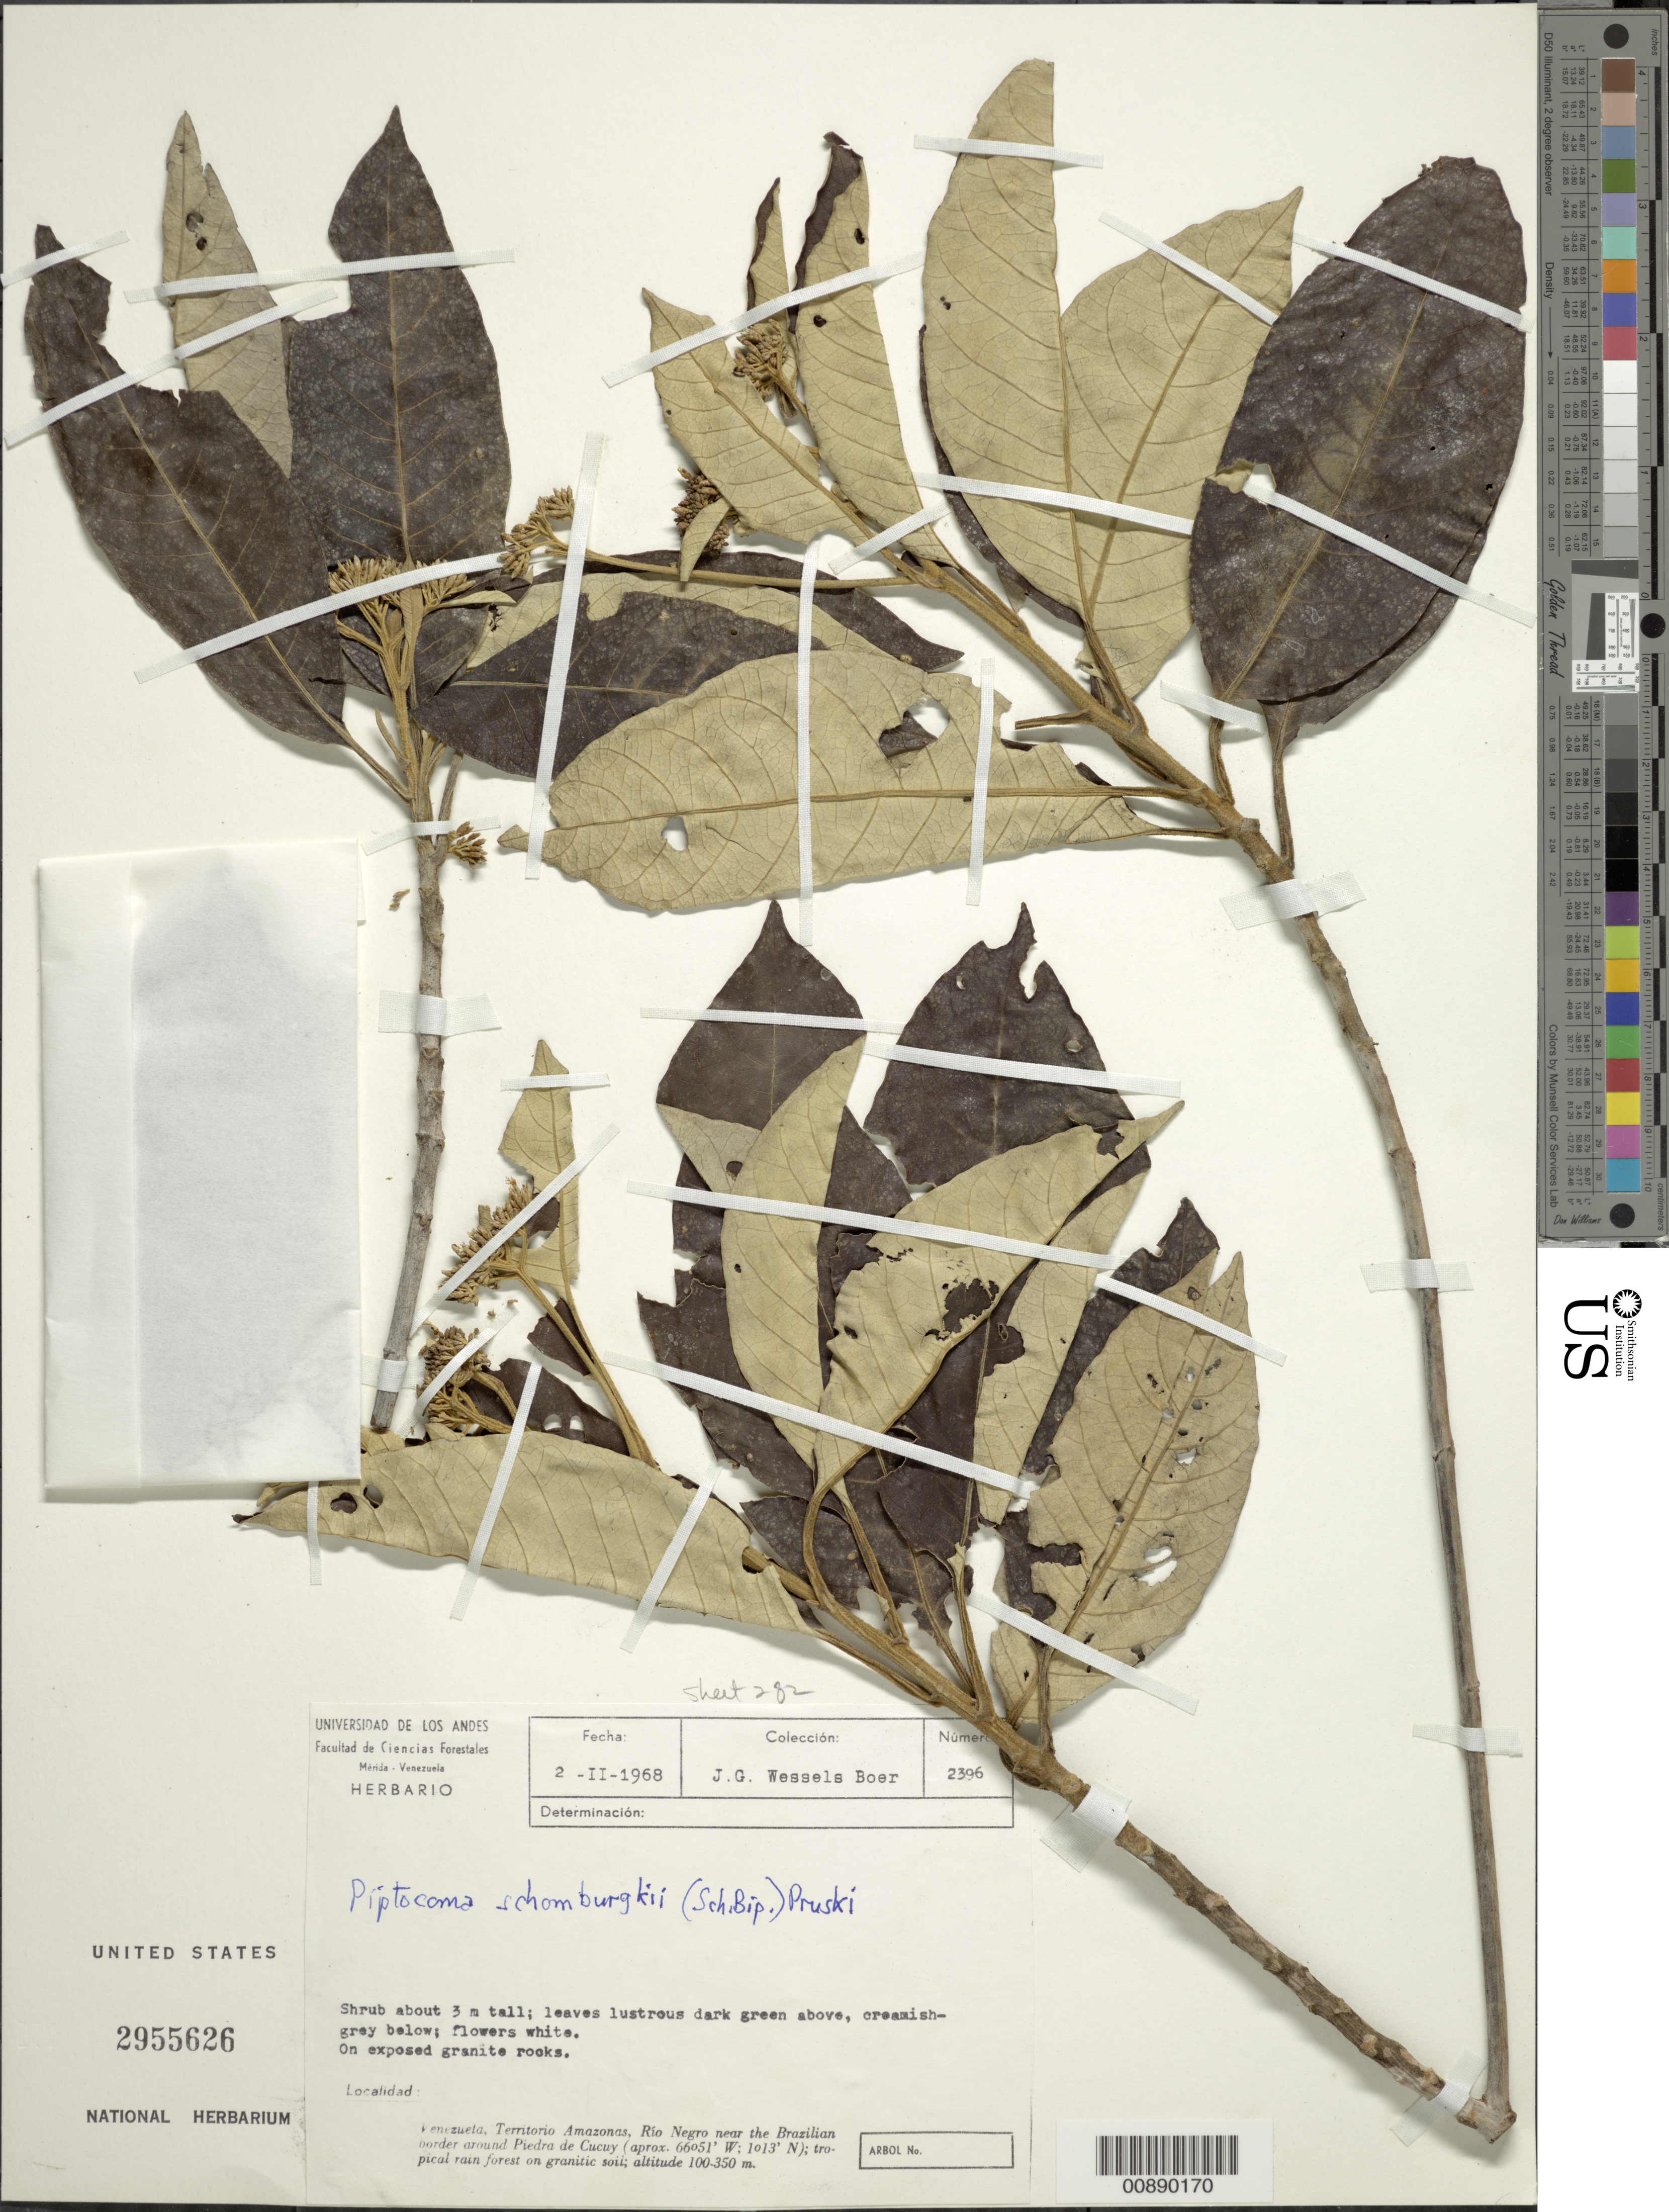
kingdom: Plantae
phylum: Tracheophyta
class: Magnoliopsida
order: Asterales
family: Asteraceae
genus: Piptocoma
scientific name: Piptocoma schomburgkii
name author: (Sch. Bip.) Pruski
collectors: J. G. Wessels Boer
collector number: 2396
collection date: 1968-02-02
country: Venezuela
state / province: Amazonas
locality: Río Negri near the Brazilian border around Piedra de Cucuy; tropical rain forest on granitic soil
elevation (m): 100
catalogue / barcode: US 2955626